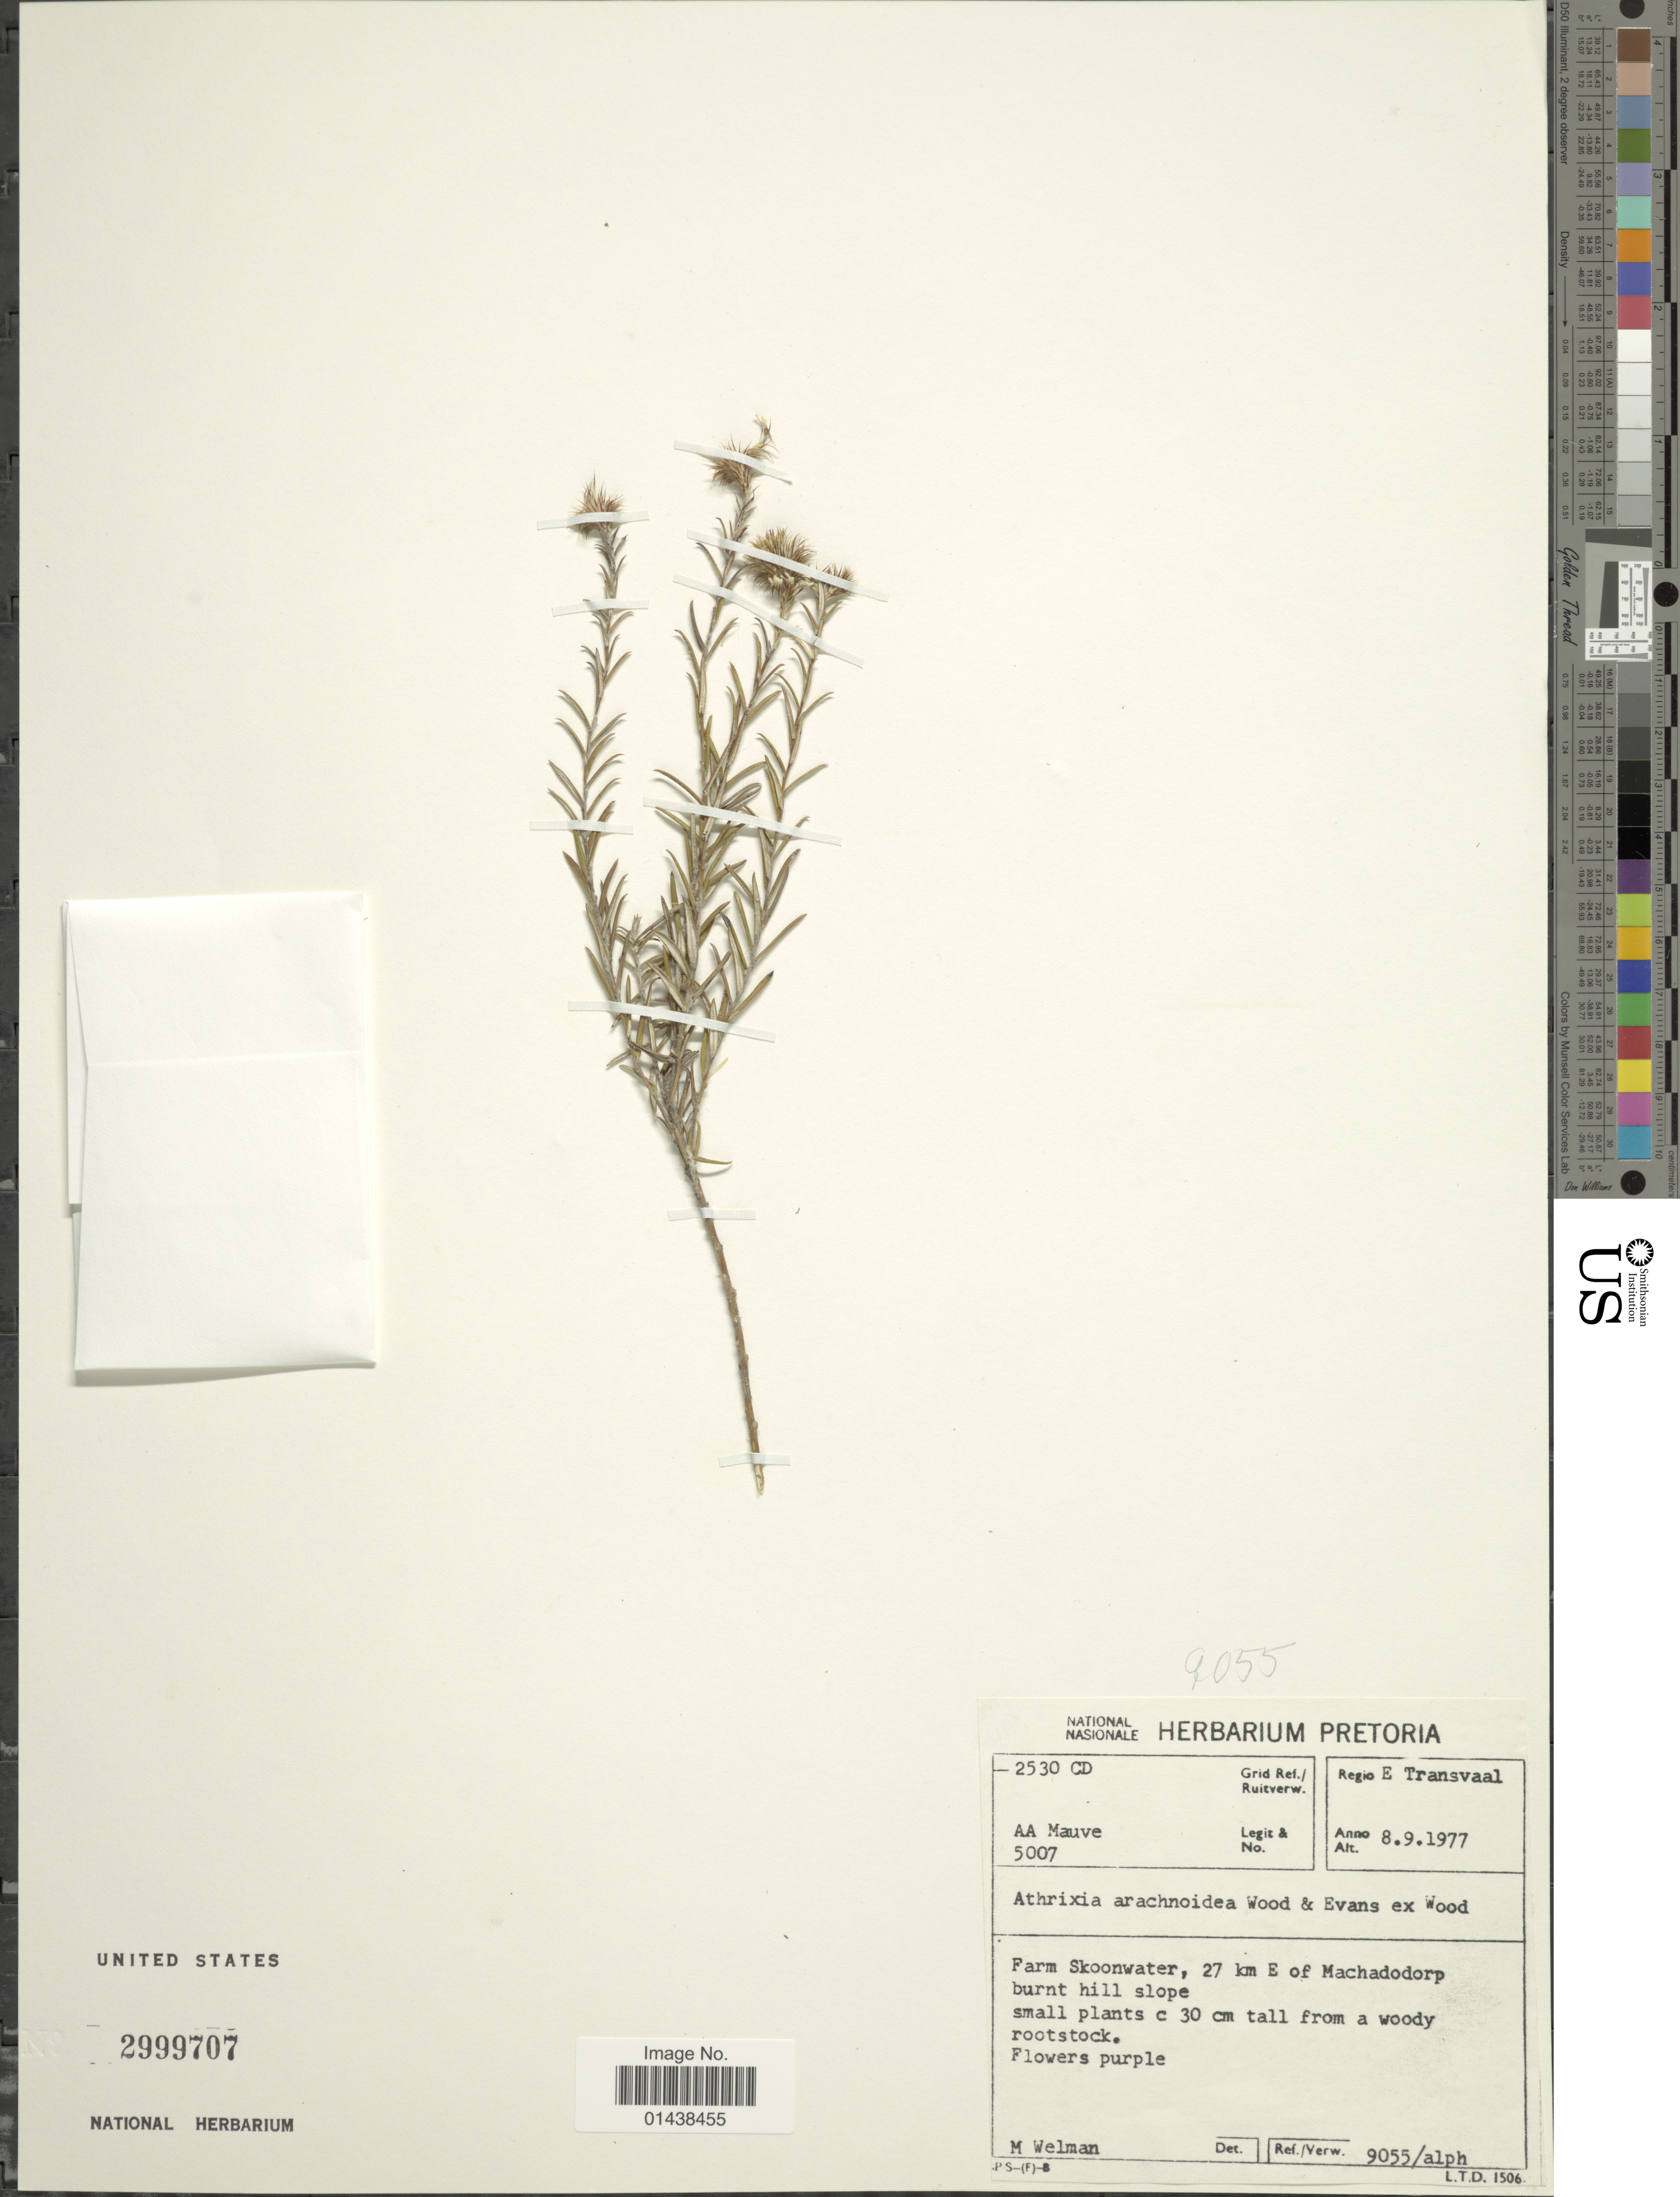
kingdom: Plantae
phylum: Tracheophyta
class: Magnoliopsida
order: Asterales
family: Asteraceae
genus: Athrixia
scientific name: Athrixia arachnoidea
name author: J.M. Wood & M.S. Evans ex J.M. Wood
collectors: A. Mauve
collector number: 5007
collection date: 1977-09-08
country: South Africa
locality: Regio E Transvaal, Farm Skoonwater, 27 km E of Machadorp burnt hill slope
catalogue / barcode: US 2999707